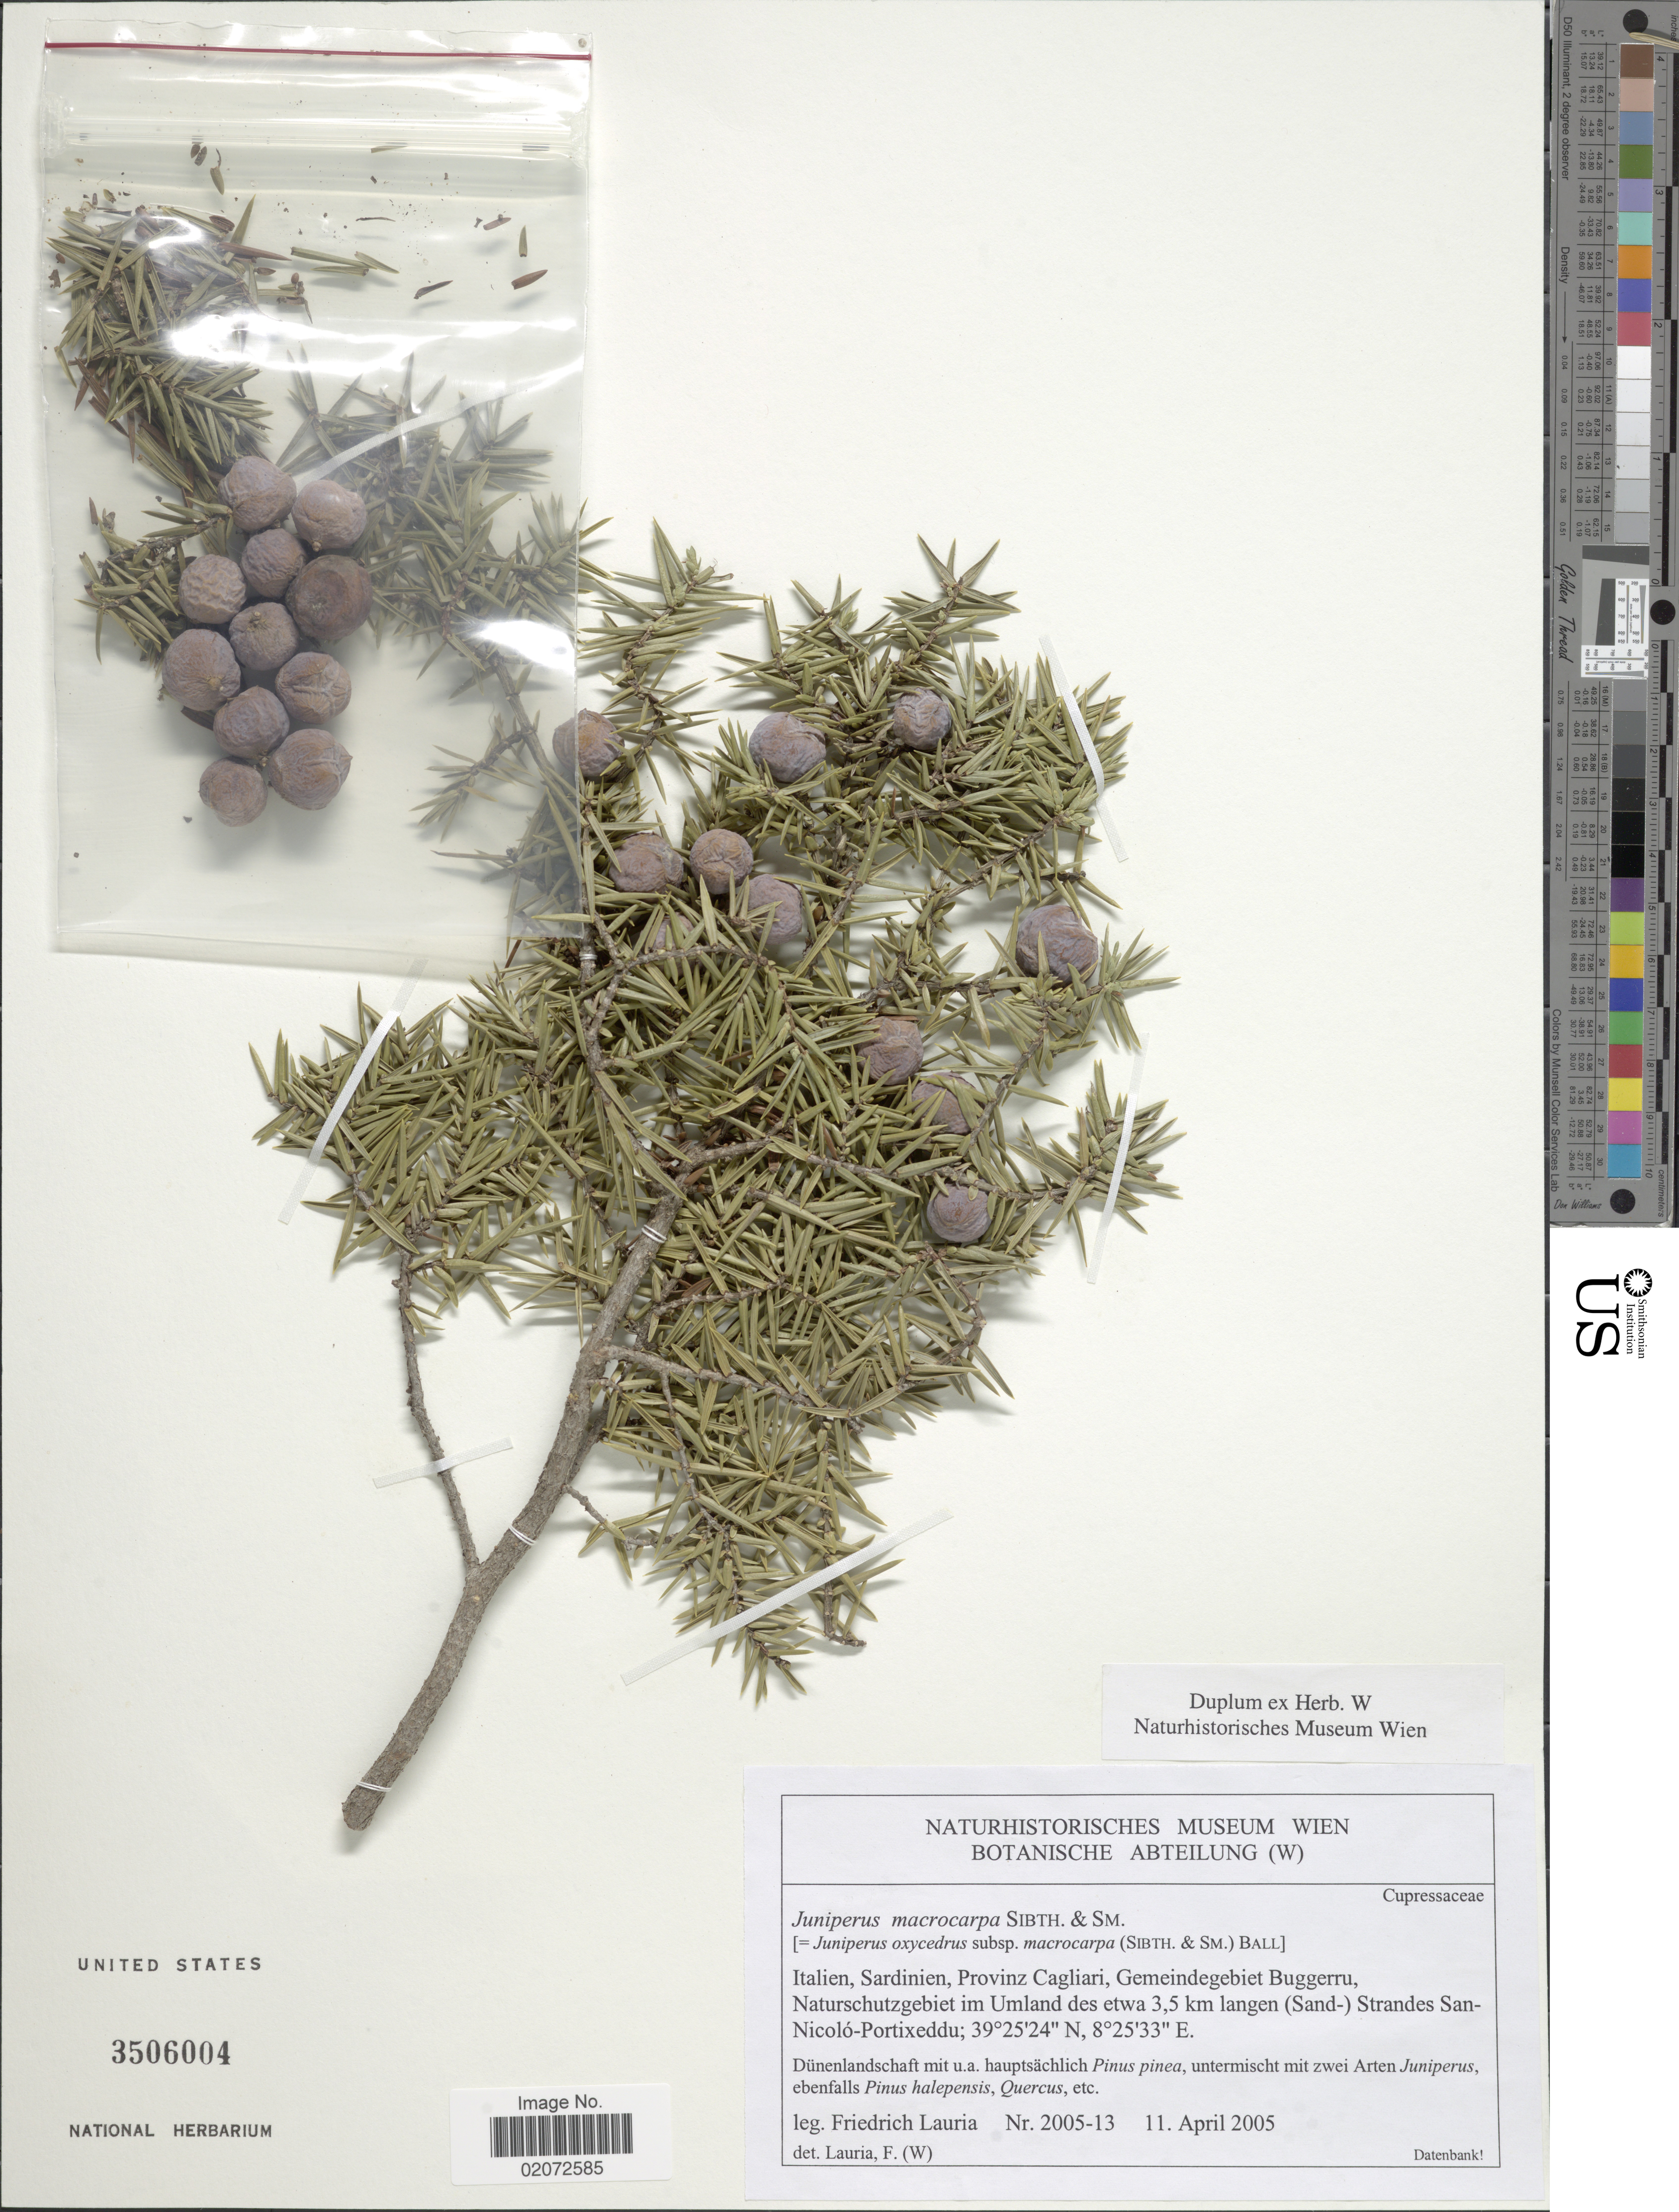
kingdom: Plantae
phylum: Tracheophyta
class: Pinopsida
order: Pinales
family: Cupressaceae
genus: Juniperus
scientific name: Juniperus macrocarpa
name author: Sibth. & Sm.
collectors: F. Laurie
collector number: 2005-13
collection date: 2005-04-11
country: Italy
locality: Italien, Sardinien, Provinz Cagliari, Gemeindegebiet Buggerru, Naturschutzgebiet im Umland des etwa 3.5 km langen (Sand-) Strandes San-Nicolo-Portixeddu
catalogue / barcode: US 3506004